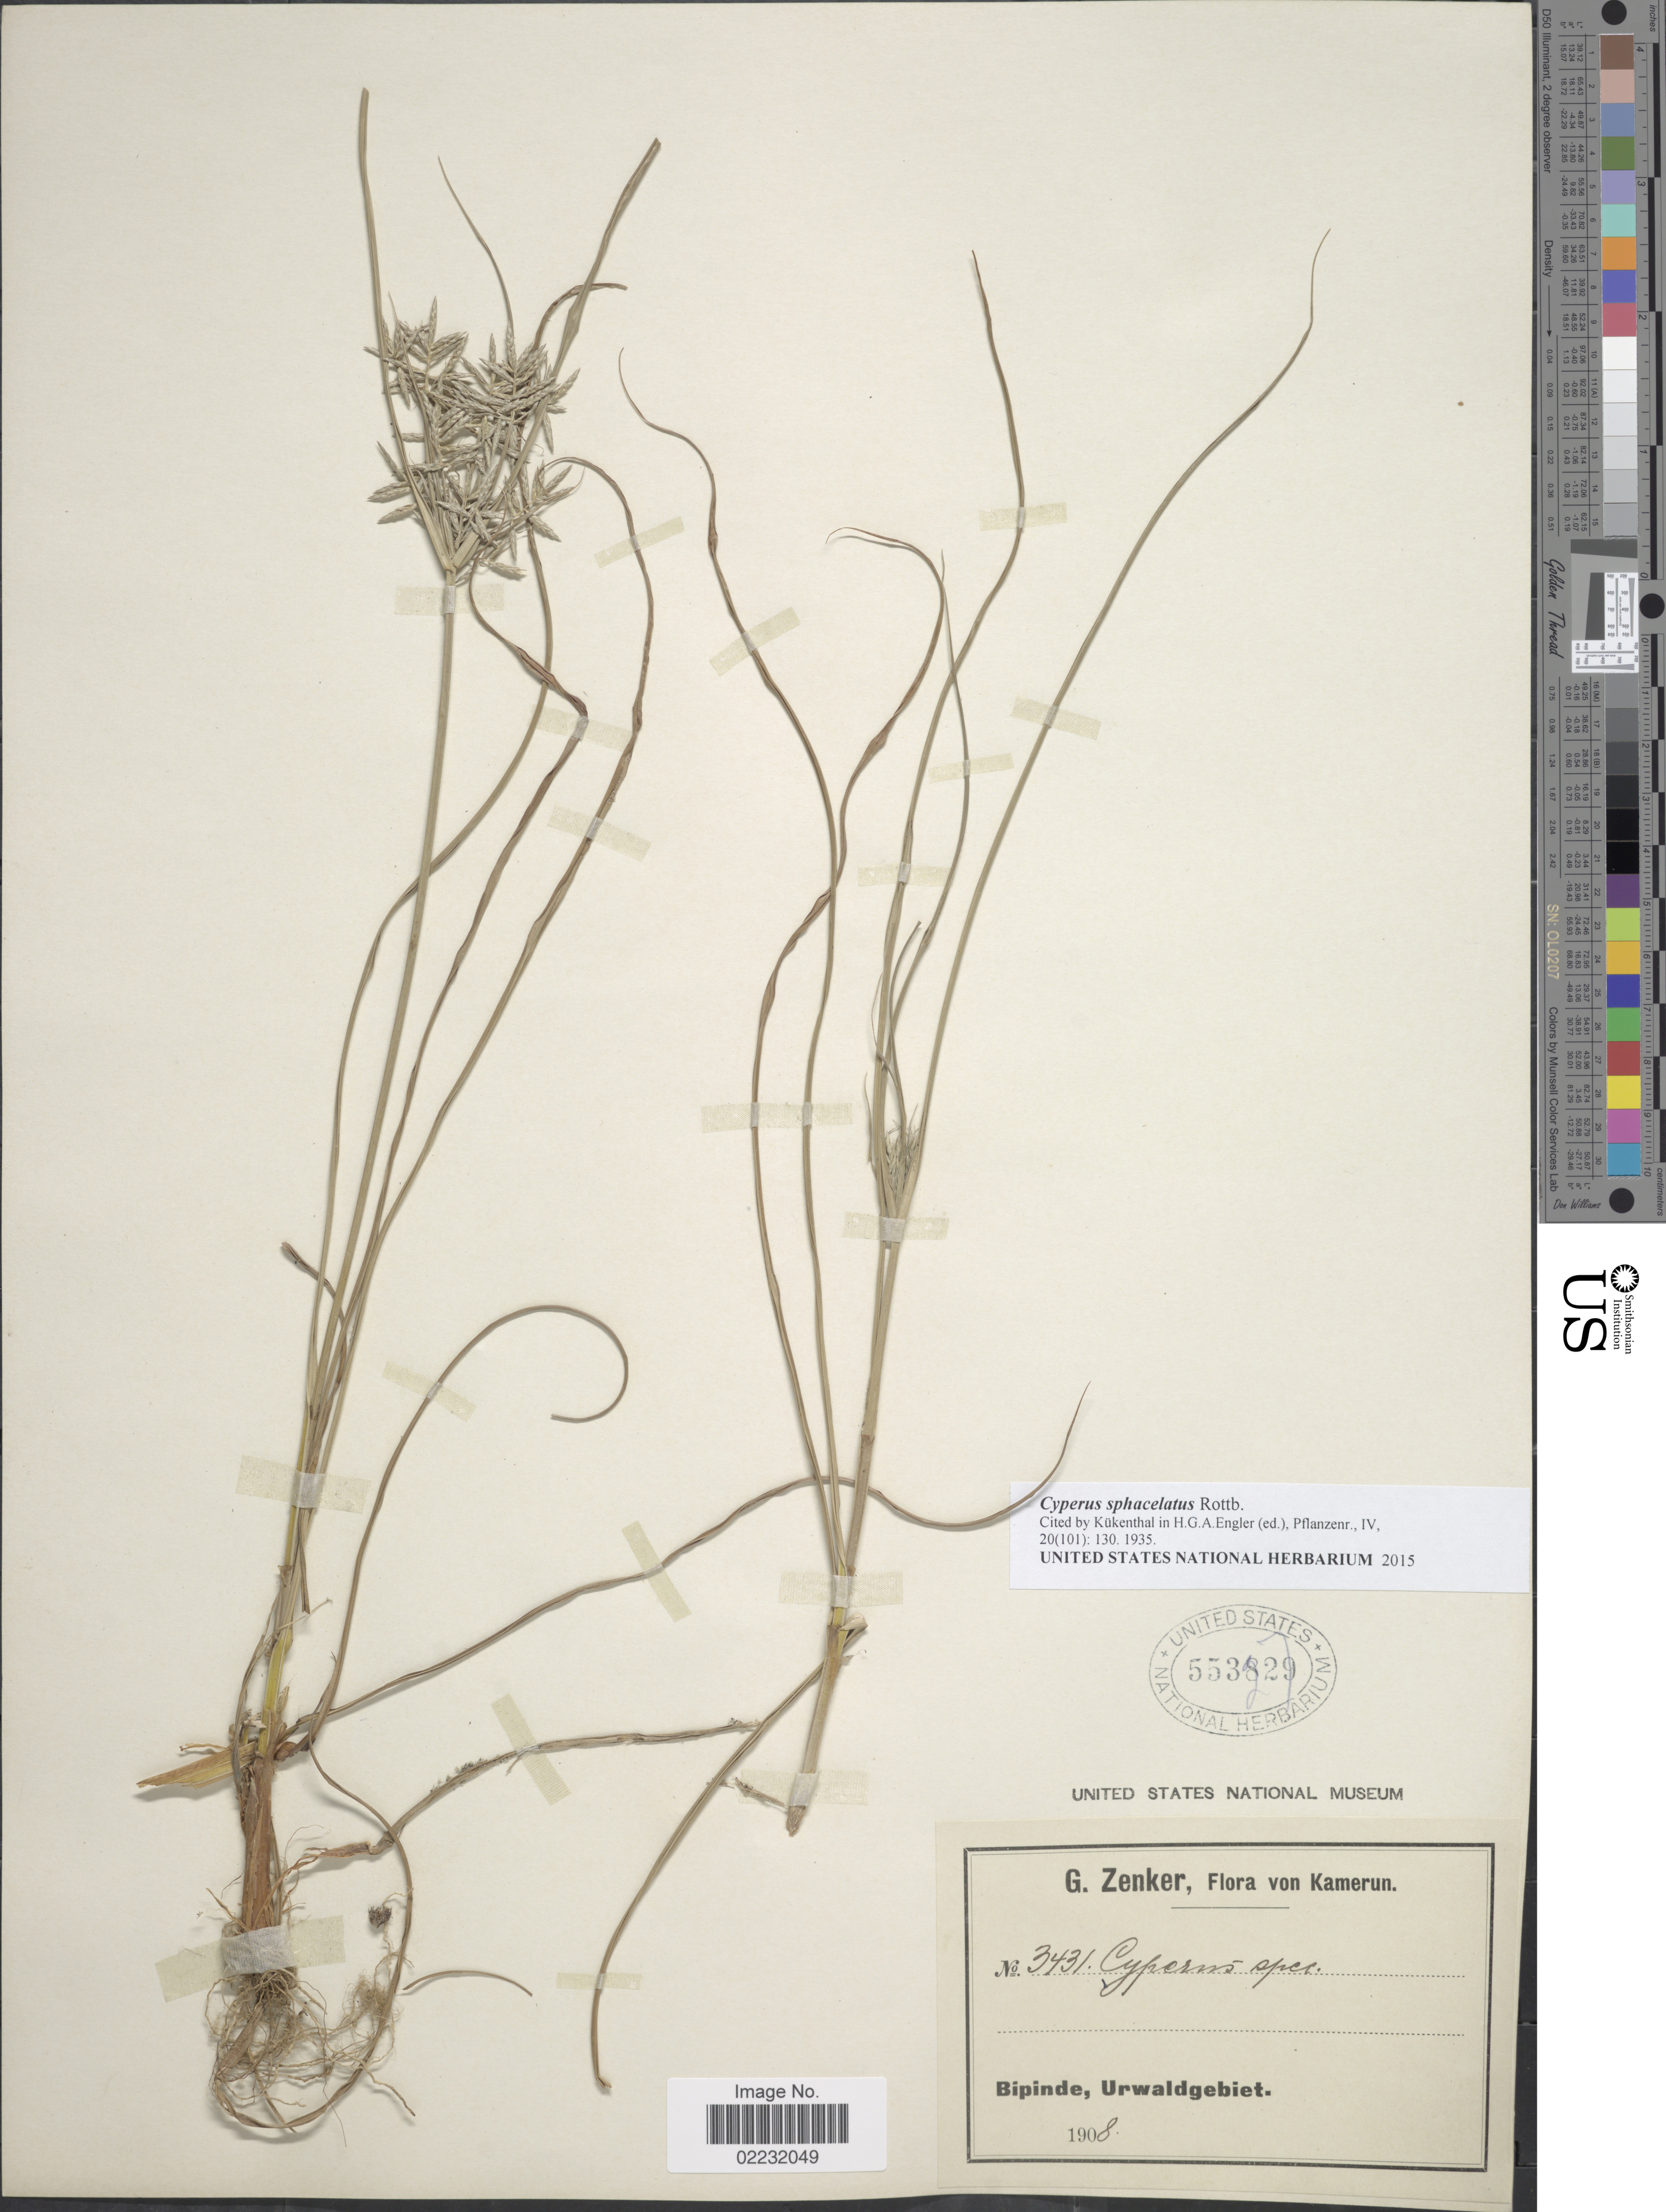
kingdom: Plantae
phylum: Tracheophyta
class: Liliopsida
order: Poales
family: Cyperaceae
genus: Cyperus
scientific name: Cyperus sphacelatus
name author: Rottb.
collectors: G. A. Zenker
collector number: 3431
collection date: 1908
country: Cameroon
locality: Kamerun, Bipinde, Urwaldtgebiet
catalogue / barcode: US 553829